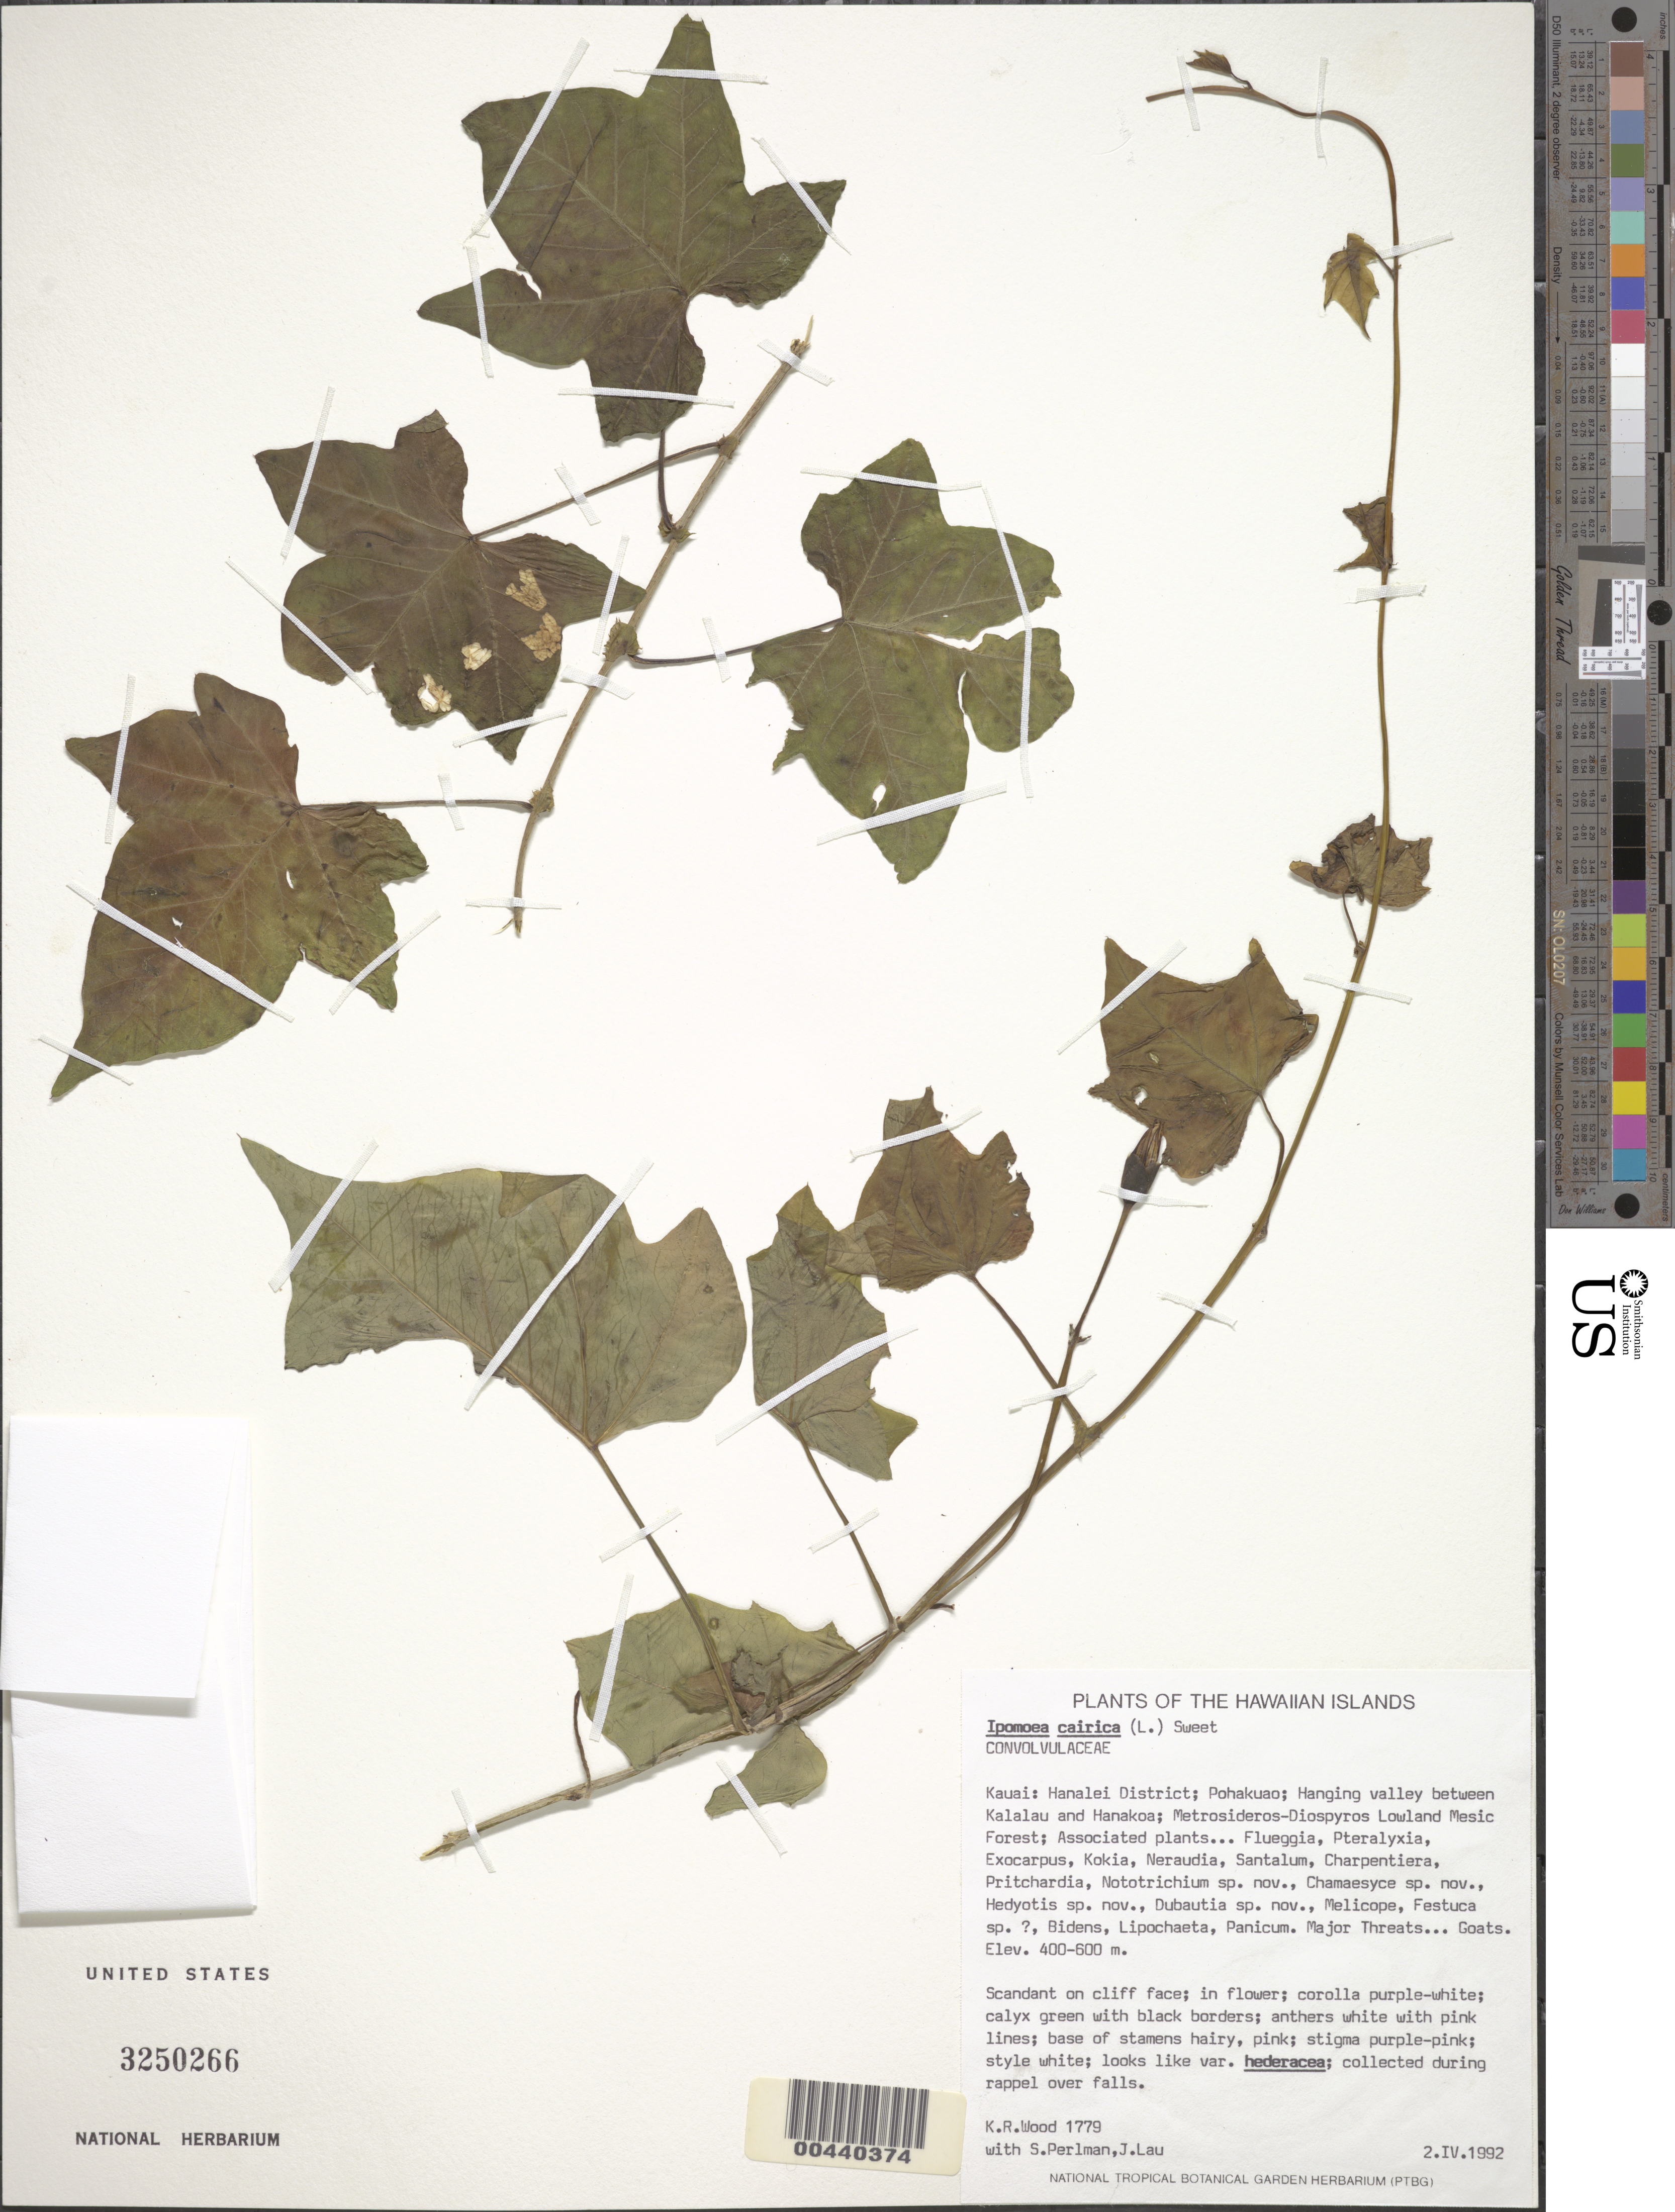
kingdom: Plantae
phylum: Tracheophyta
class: Magnoliopsida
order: Solanales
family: Convolvulaceae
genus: Ipomoea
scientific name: Ipomoea cairica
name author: (L.) Sweet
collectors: K. R. Wood, S. P. Perlman & J. Lau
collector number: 1779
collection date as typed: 2 Apr 1992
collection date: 1992-04-02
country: United States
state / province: Hawaii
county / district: Kauai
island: Kaua'i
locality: Hanalei District; Pohakuao; Hanging valley between Kalalau and Hanakoa; on cliff face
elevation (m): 400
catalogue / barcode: US 3250266